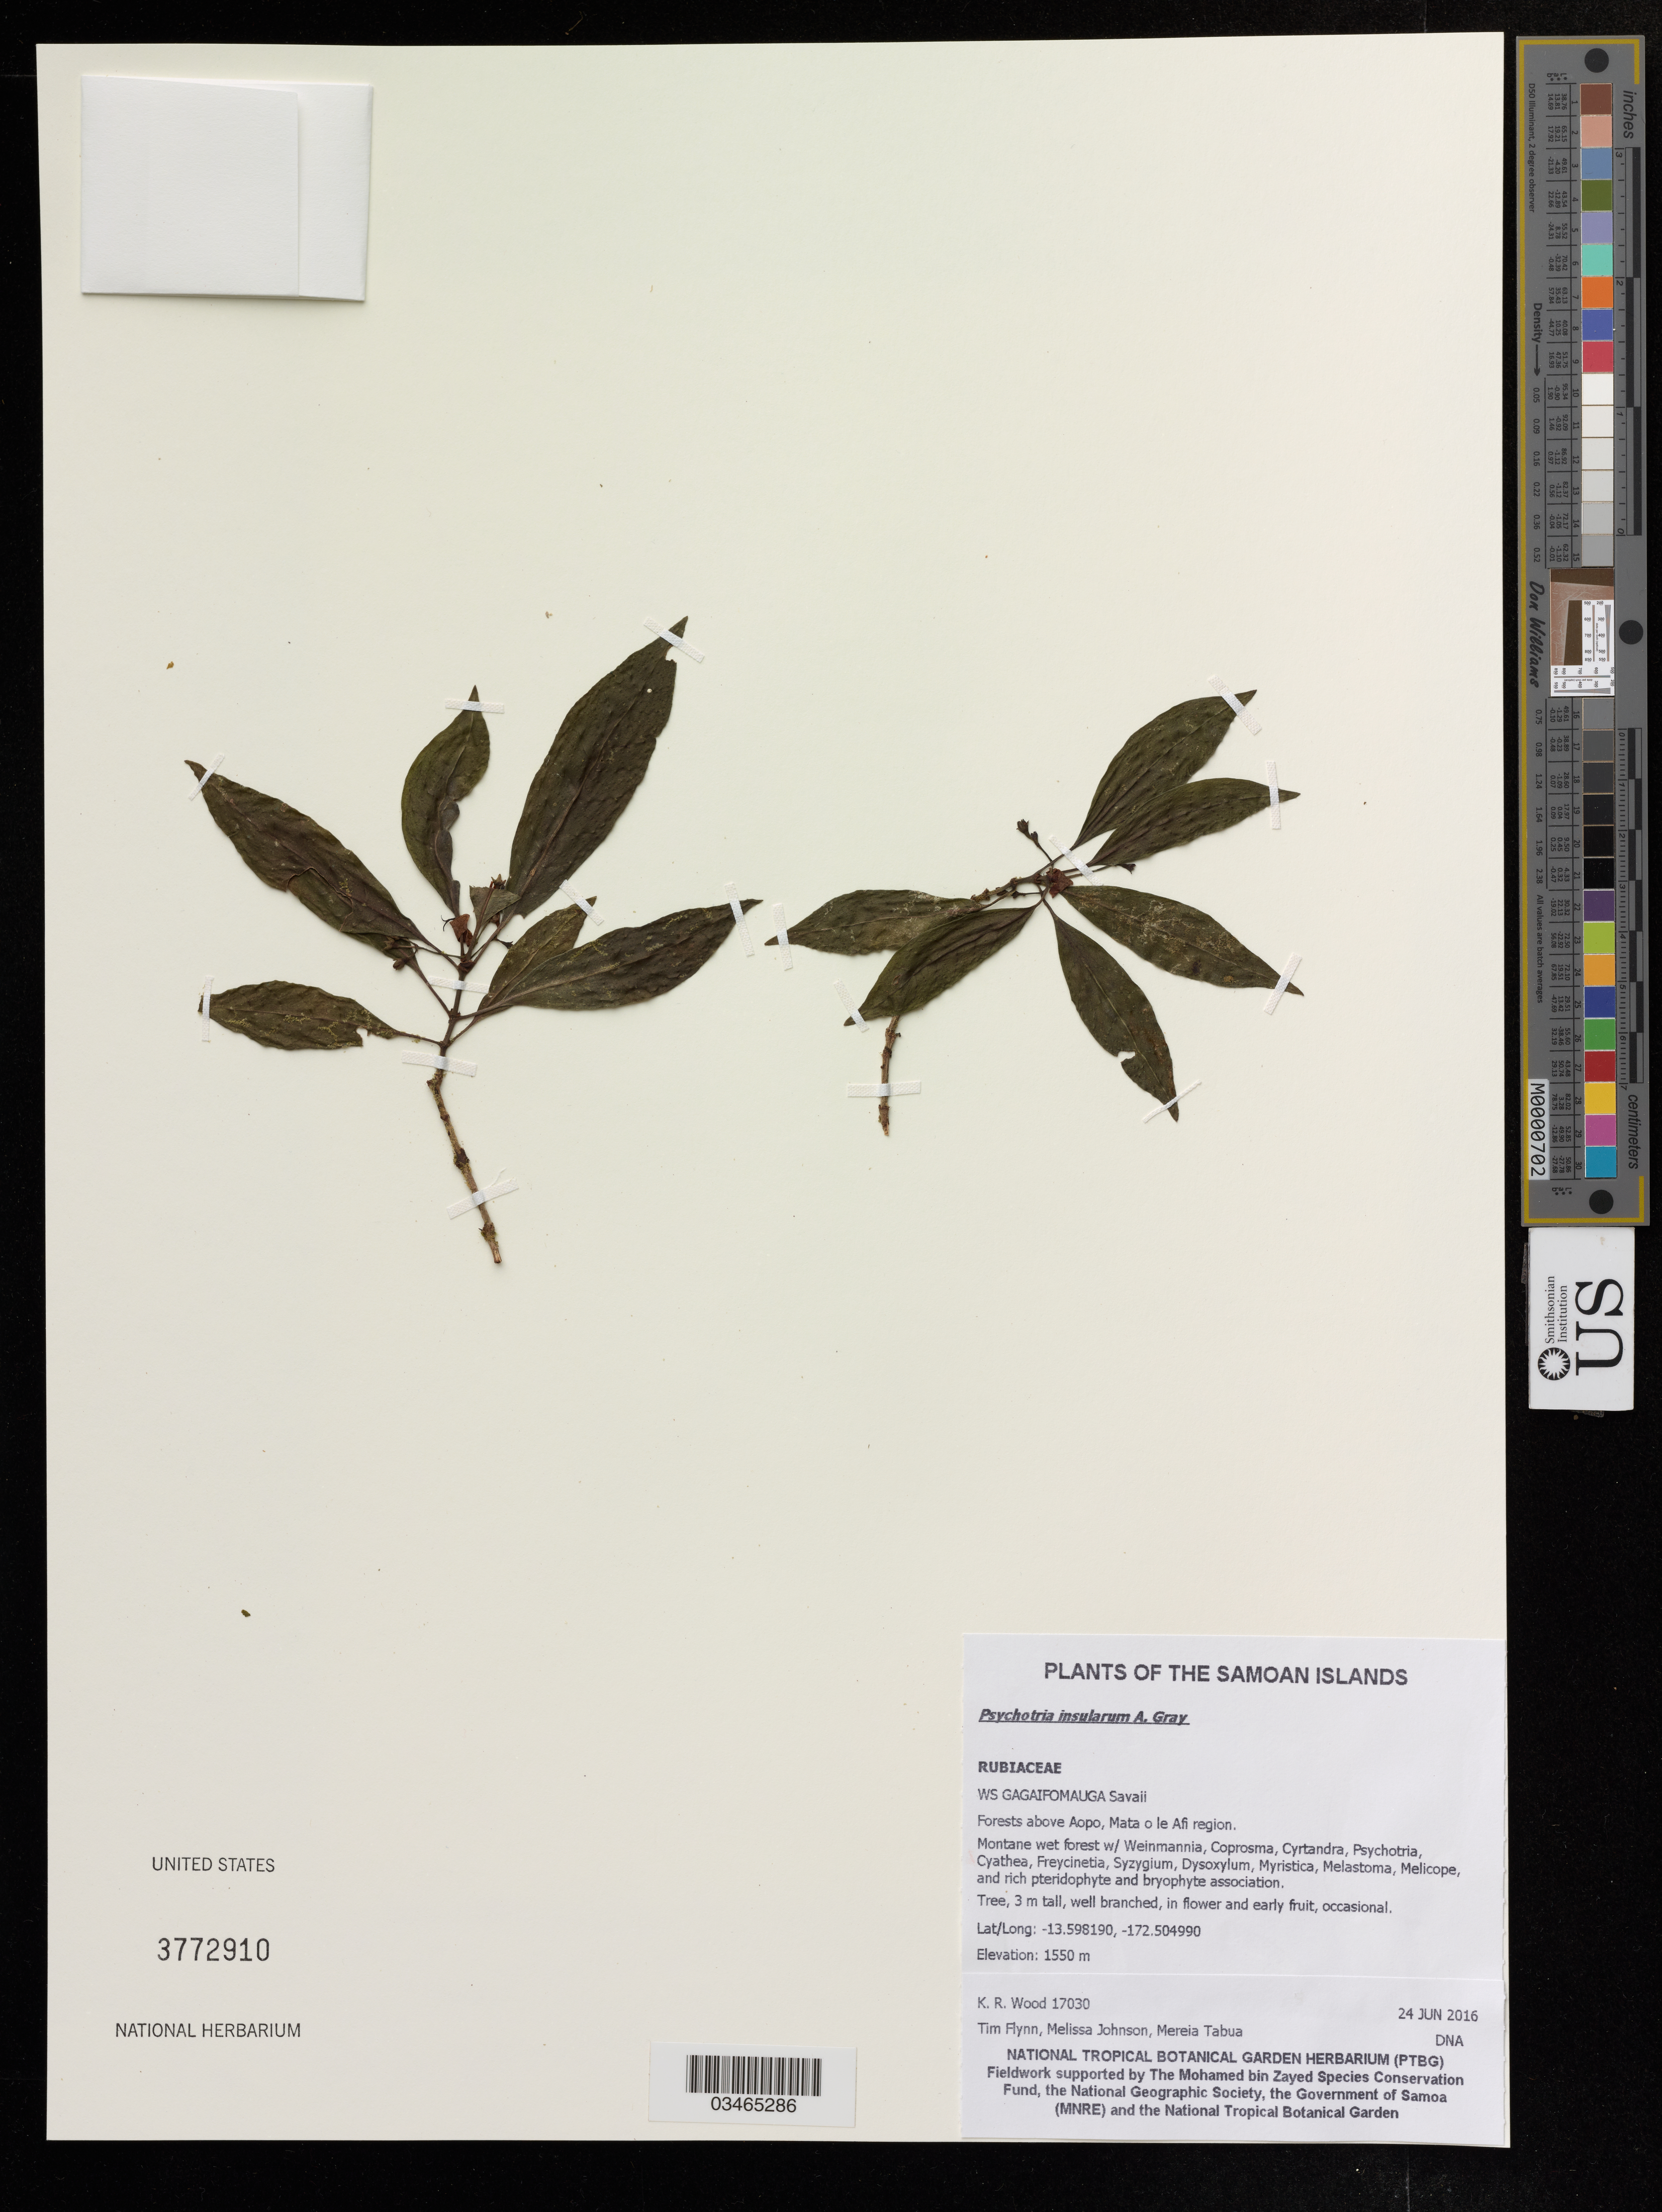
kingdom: Plantae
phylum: Tracheophyta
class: Magnoliopsida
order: Gentianales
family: Rubiaceae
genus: Psychotria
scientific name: Psychotria insularum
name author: A. Gray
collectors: K. R. Wood, T. Flynn, M. Johnson & M. Tabua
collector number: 17030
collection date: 2016-06-24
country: Western Samoa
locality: The Samoan Islands, WS Gagaifomauga Savaii, Forest above Aopa, Mata i le Afi region.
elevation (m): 1550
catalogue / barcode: US 3772910